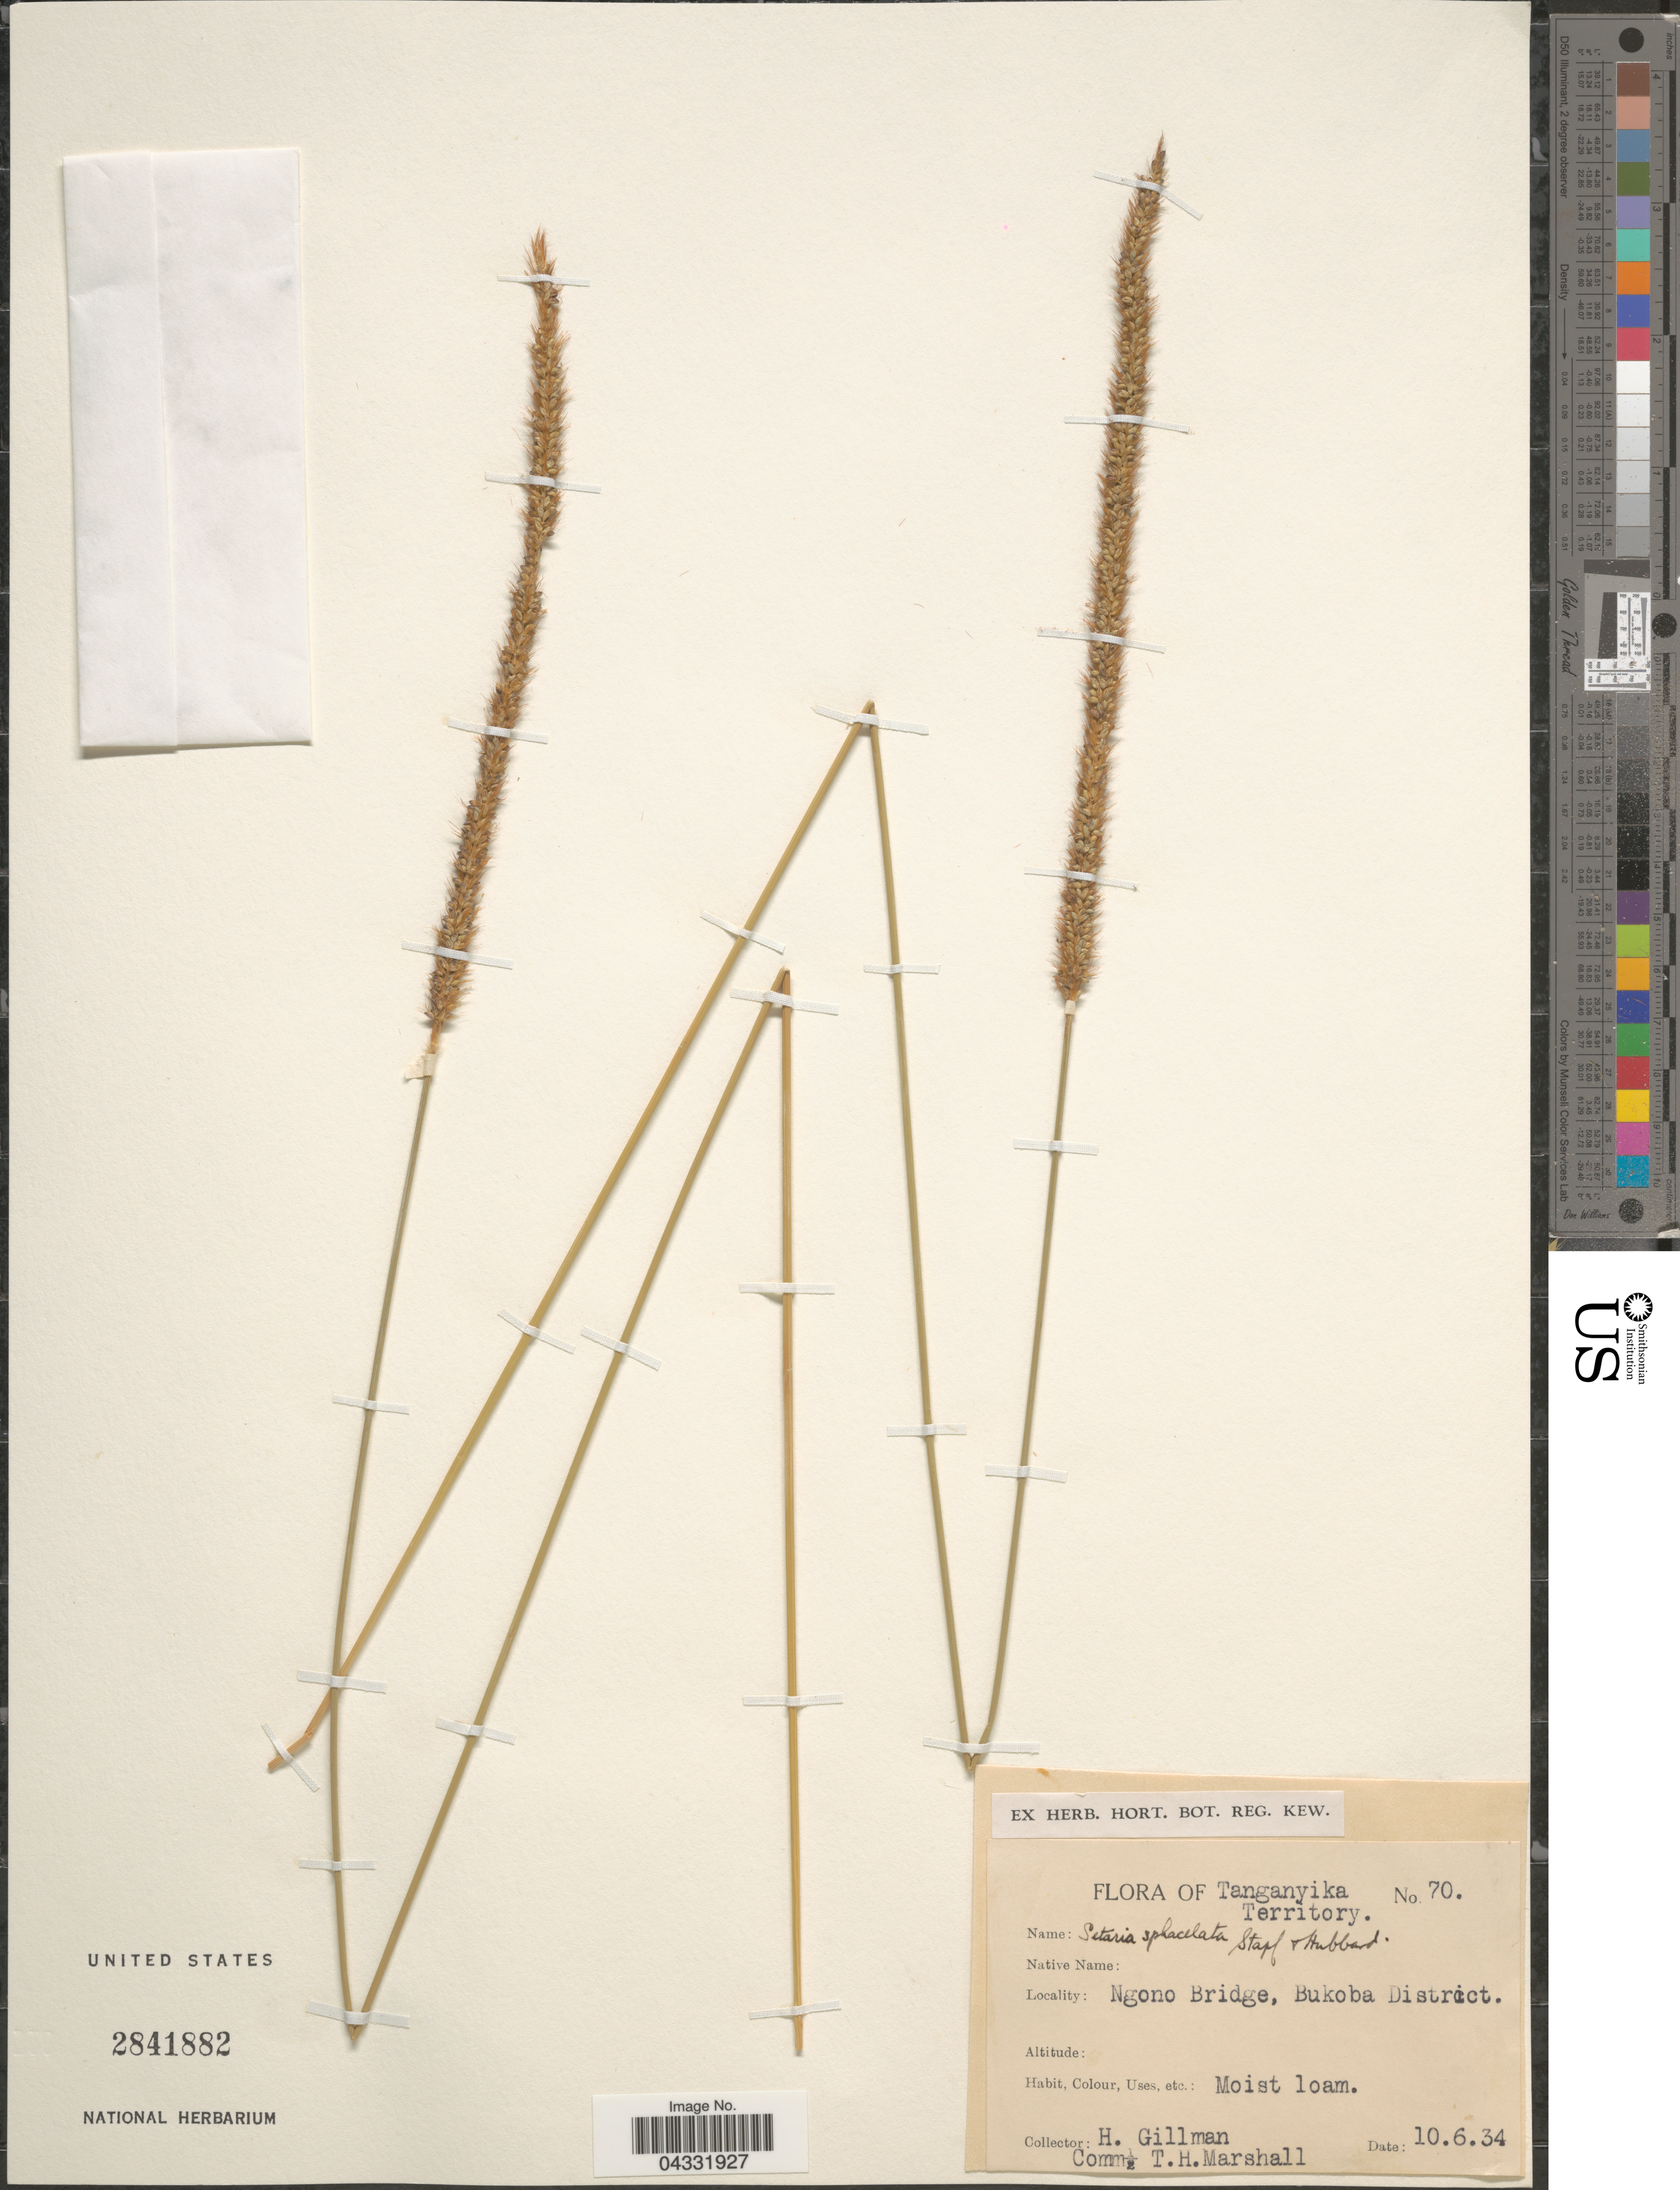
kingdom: Plantae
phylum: Tracheophyta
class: Liliopsida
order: Poales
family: Poaceae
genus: Setaria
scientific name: Setaria sphacelata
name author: (Schumach.) Stapf & Hubb. ex Moss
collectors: H. Gillman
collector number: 70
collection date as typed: Transcribed d/m/y: 10/6/34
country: Tanzania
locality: Tanganyika Territory. Ngono Bridge, Bukoba District.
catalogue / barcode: US 2841882